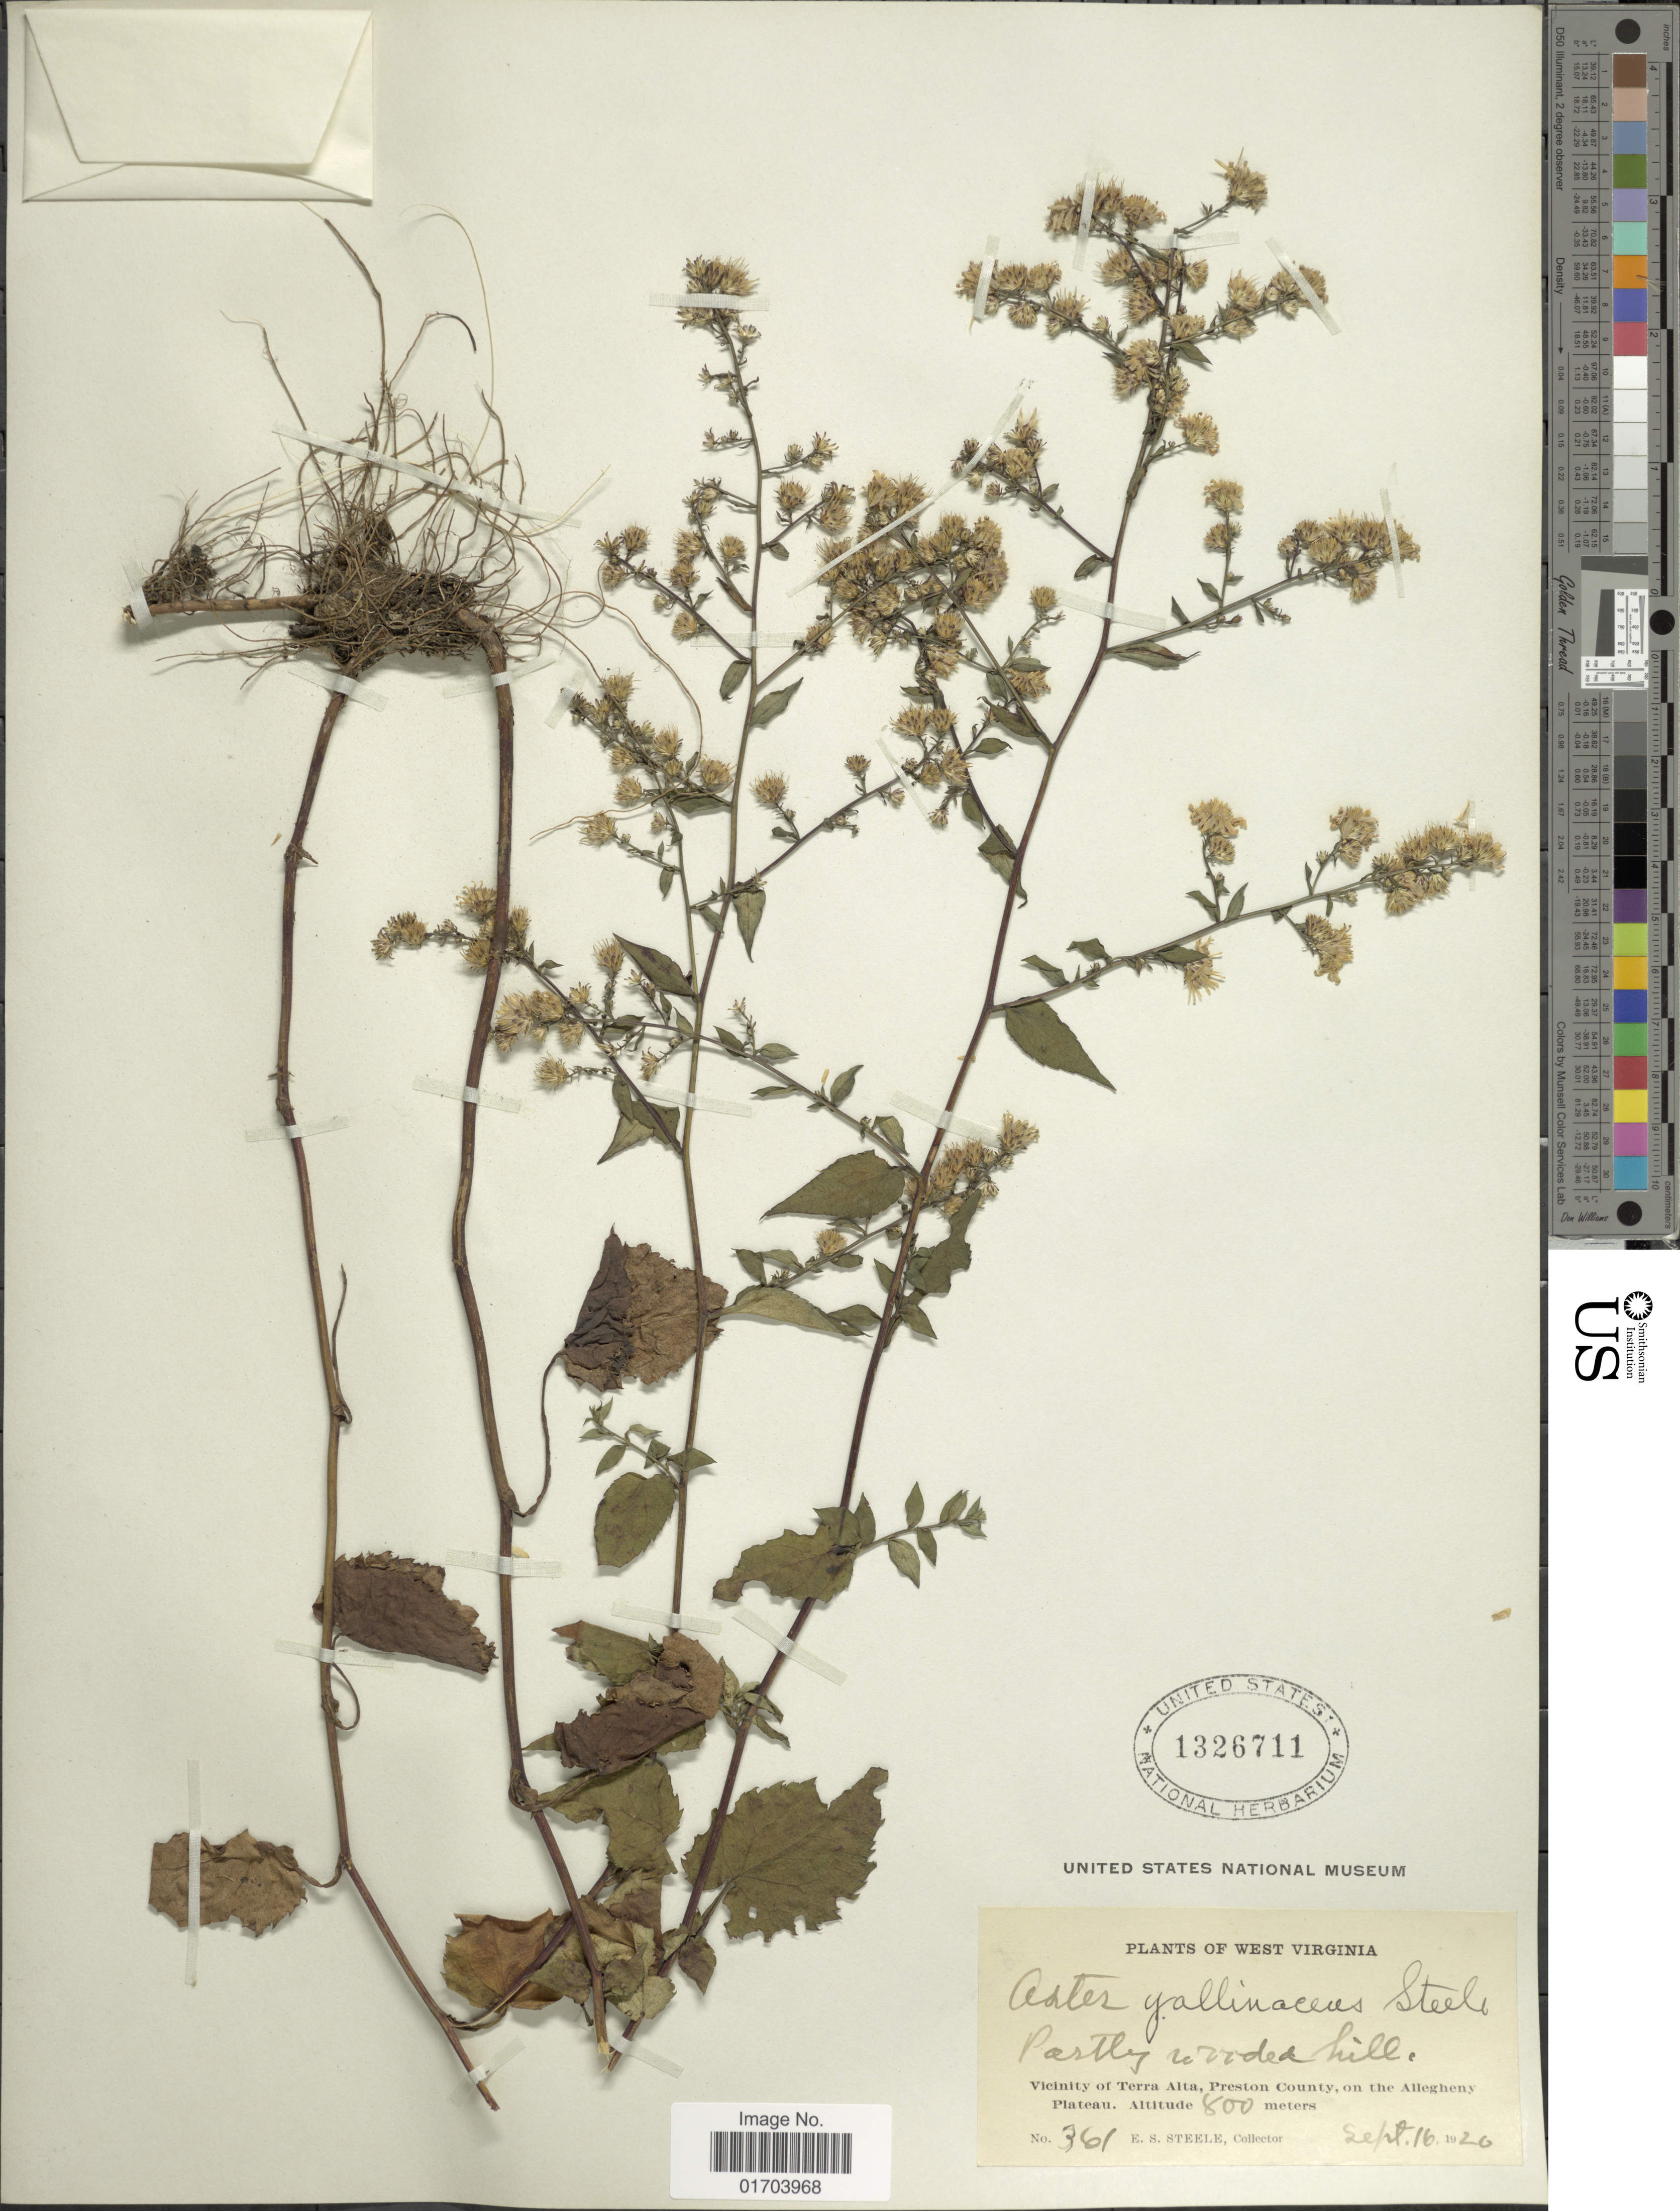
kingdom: Plantae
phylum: Tracheophyta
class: Magnoliopsida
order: Asterales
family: Asteraceae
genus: Aster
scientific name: Aster gallinaceus E.S. Steele sp. nov. ined.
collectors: E. Steele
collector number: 361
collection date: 1926-09-16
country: United States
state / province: West Virginia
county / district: Preston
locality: Partly eroded hill, Vicinity of Terra Alta, Preston County, on the Allegheny Plateau.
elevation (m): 800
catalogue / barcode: US 1326711